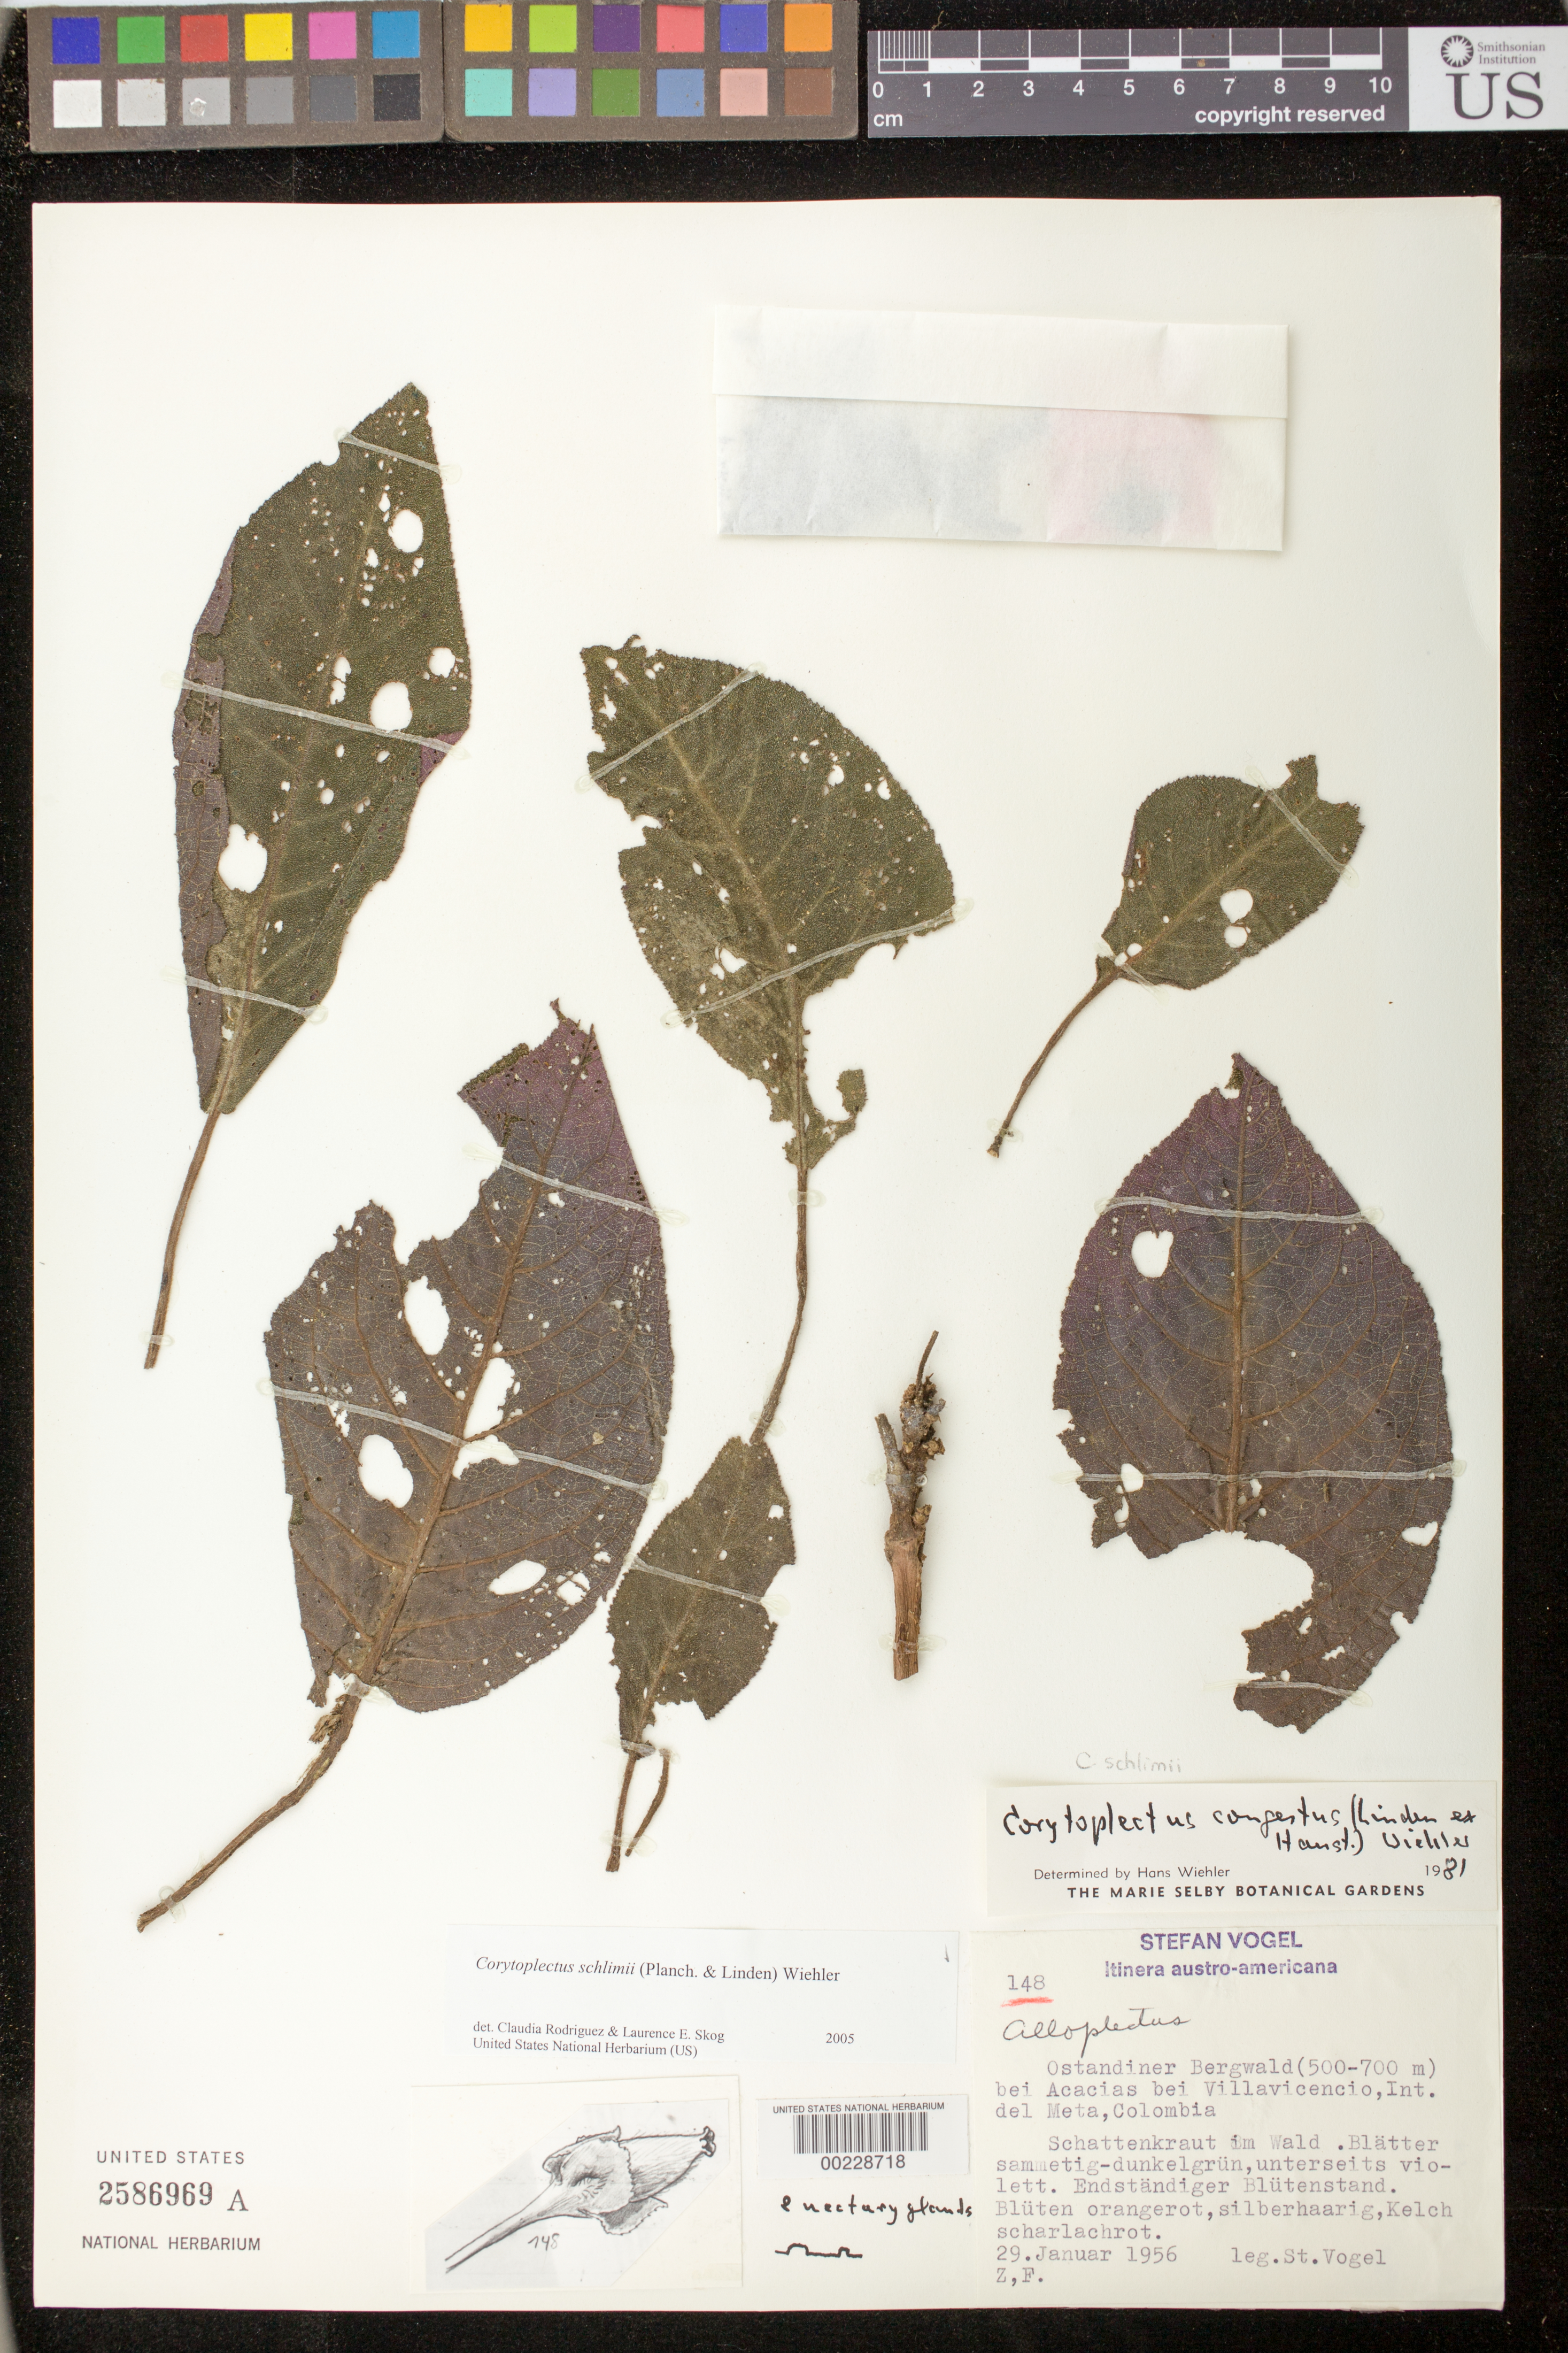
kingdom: Plantae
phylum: Tracheophyta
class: Magnoliopsida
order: Lamiales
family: Gesneriaceae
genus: Corytoplectus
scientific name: Corytoplectus schlimii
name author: (Planch. & Linden) Wiehler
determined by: Rodríguez-Flores, C. I.; Skog, L. E.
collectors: S. Vogel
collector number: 148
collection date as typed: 29 Jan 1956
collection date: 1956-01-29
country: Colombia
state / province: Meta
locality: Ostandiner Bergwald bei Acacias bei Villavicencio, Int. del Meta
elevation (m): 500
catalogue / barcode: US 2586969A